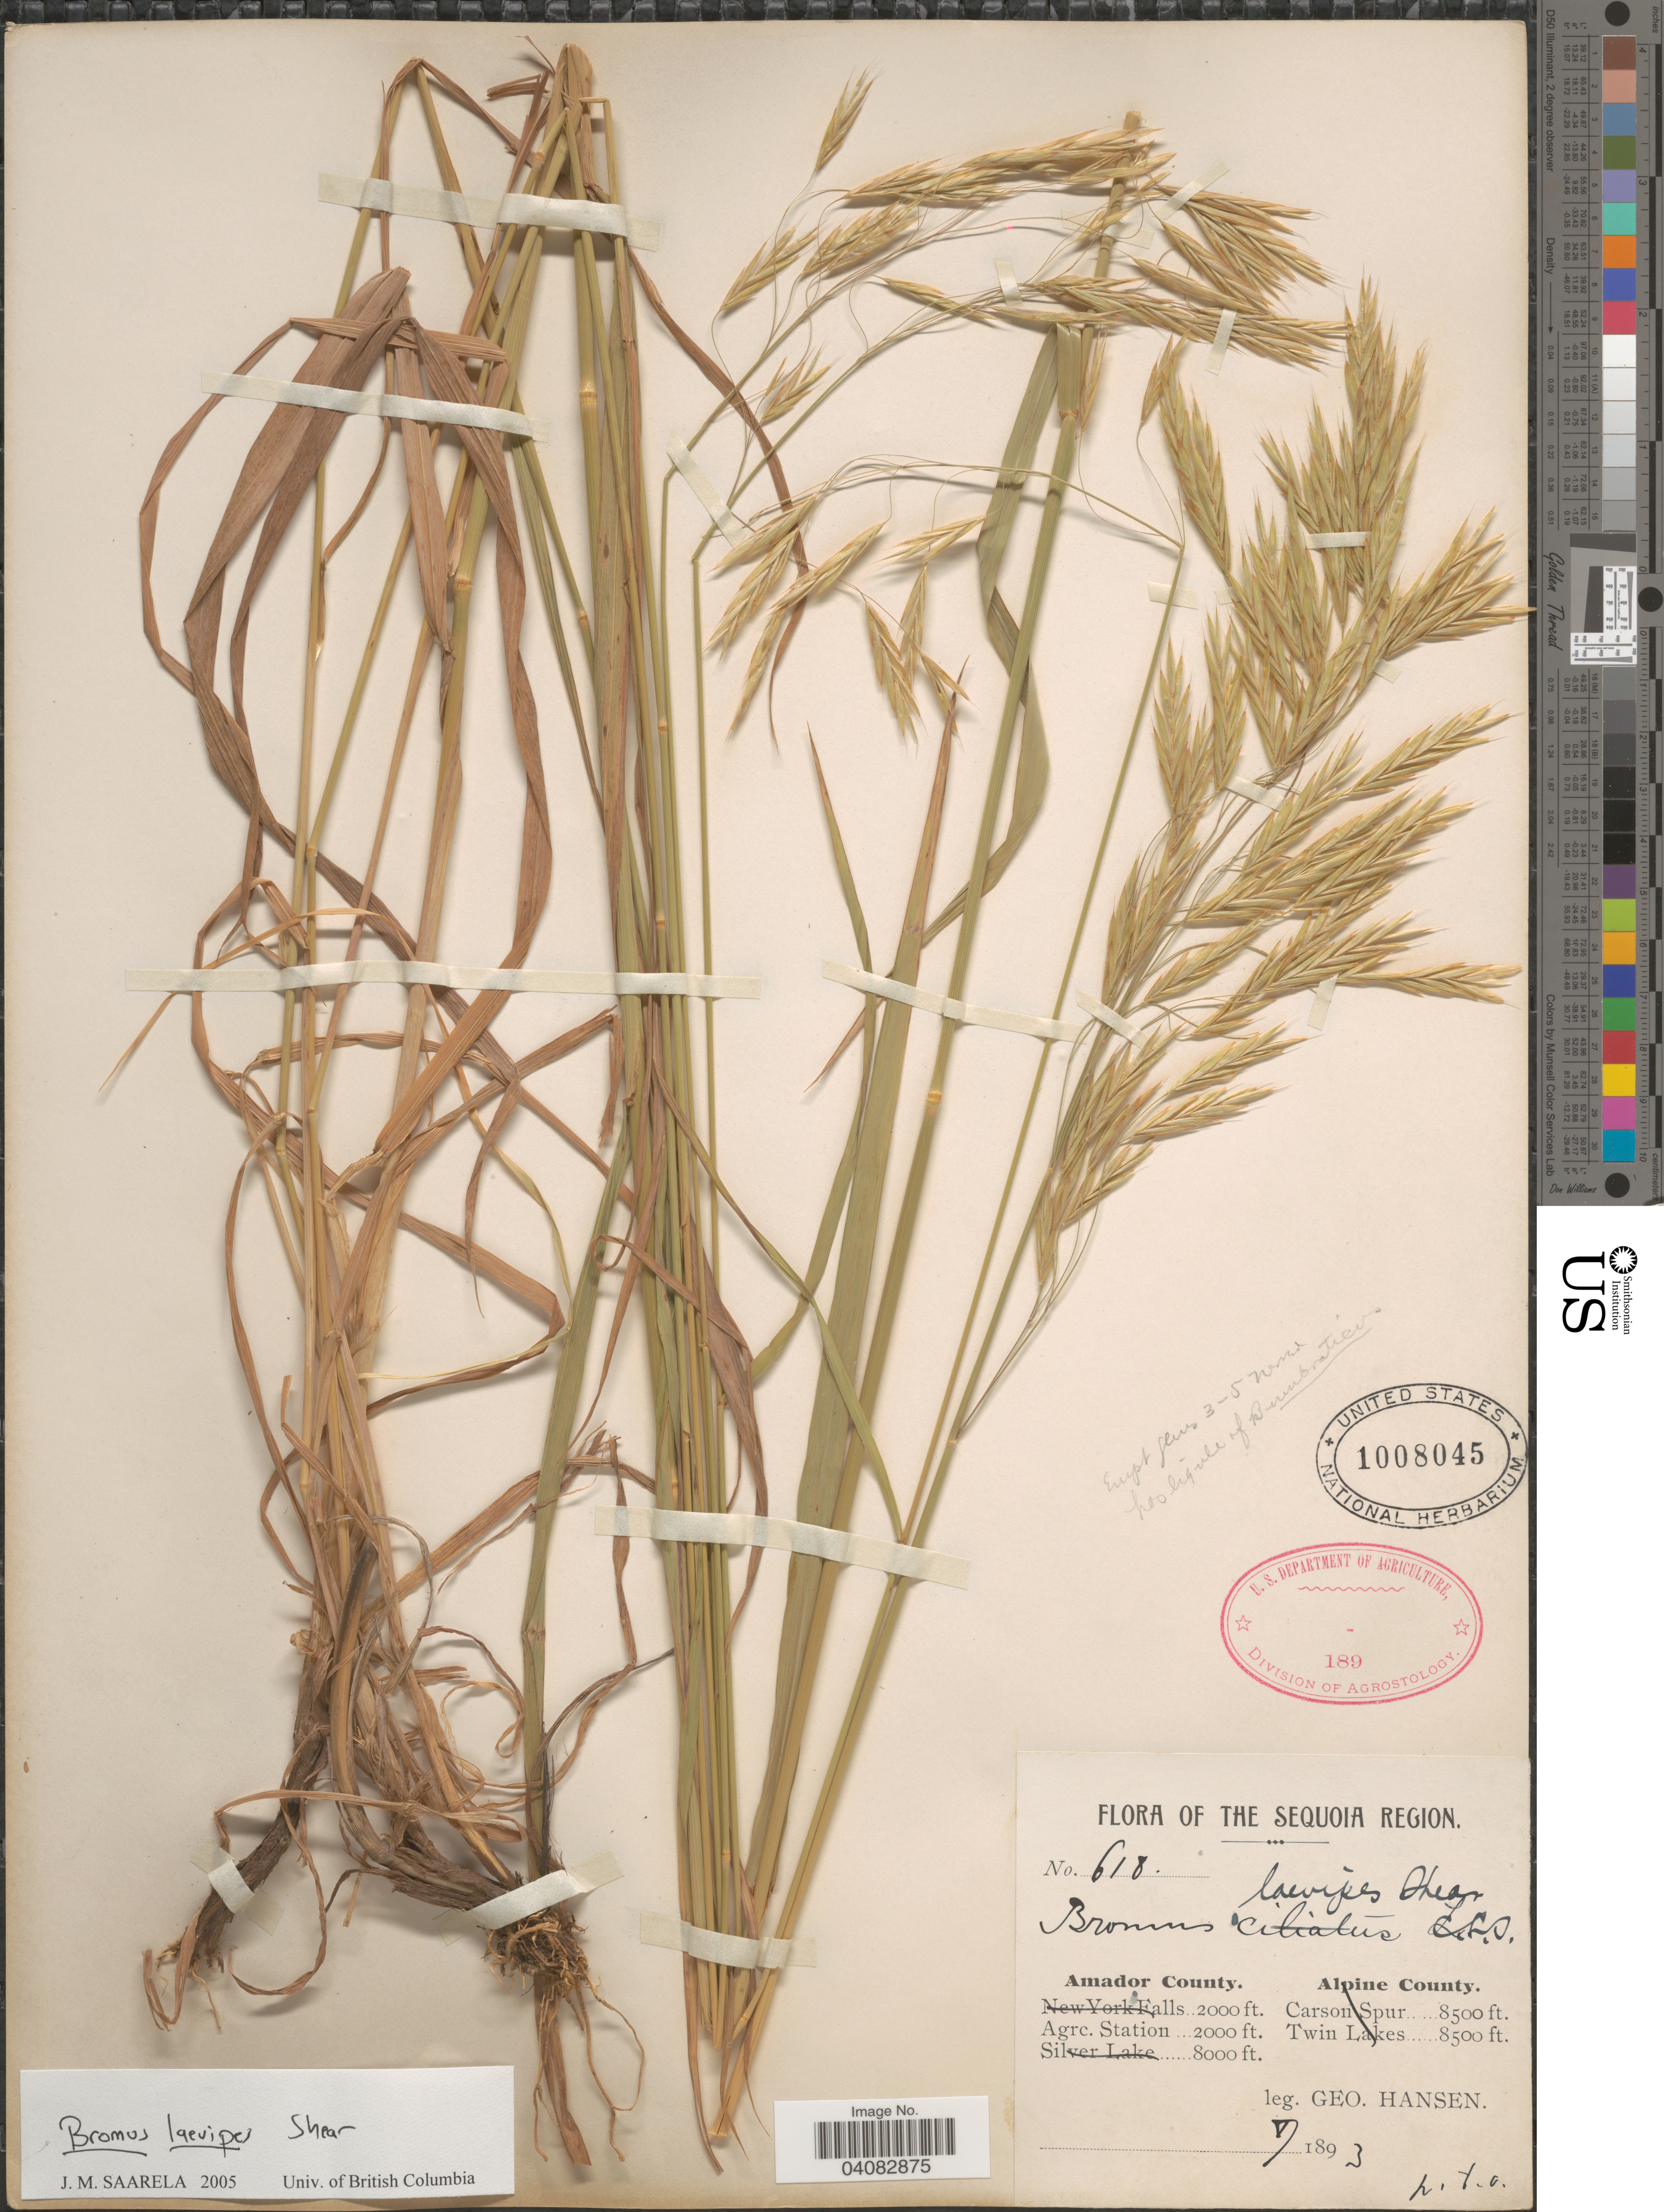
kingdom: Plantae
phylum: Tracheophyta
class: Liliopsida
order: Poales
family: Poaceae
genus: Bromus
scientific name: Bromus lanatipes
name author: (Shear) Rydb.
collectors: G. Hansen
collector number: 618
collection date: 1893-07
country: United States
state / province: California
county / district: Amador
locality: The Sequoia Region. Amador County. Agrc. Station.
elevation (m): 610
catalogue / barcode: US 1008045